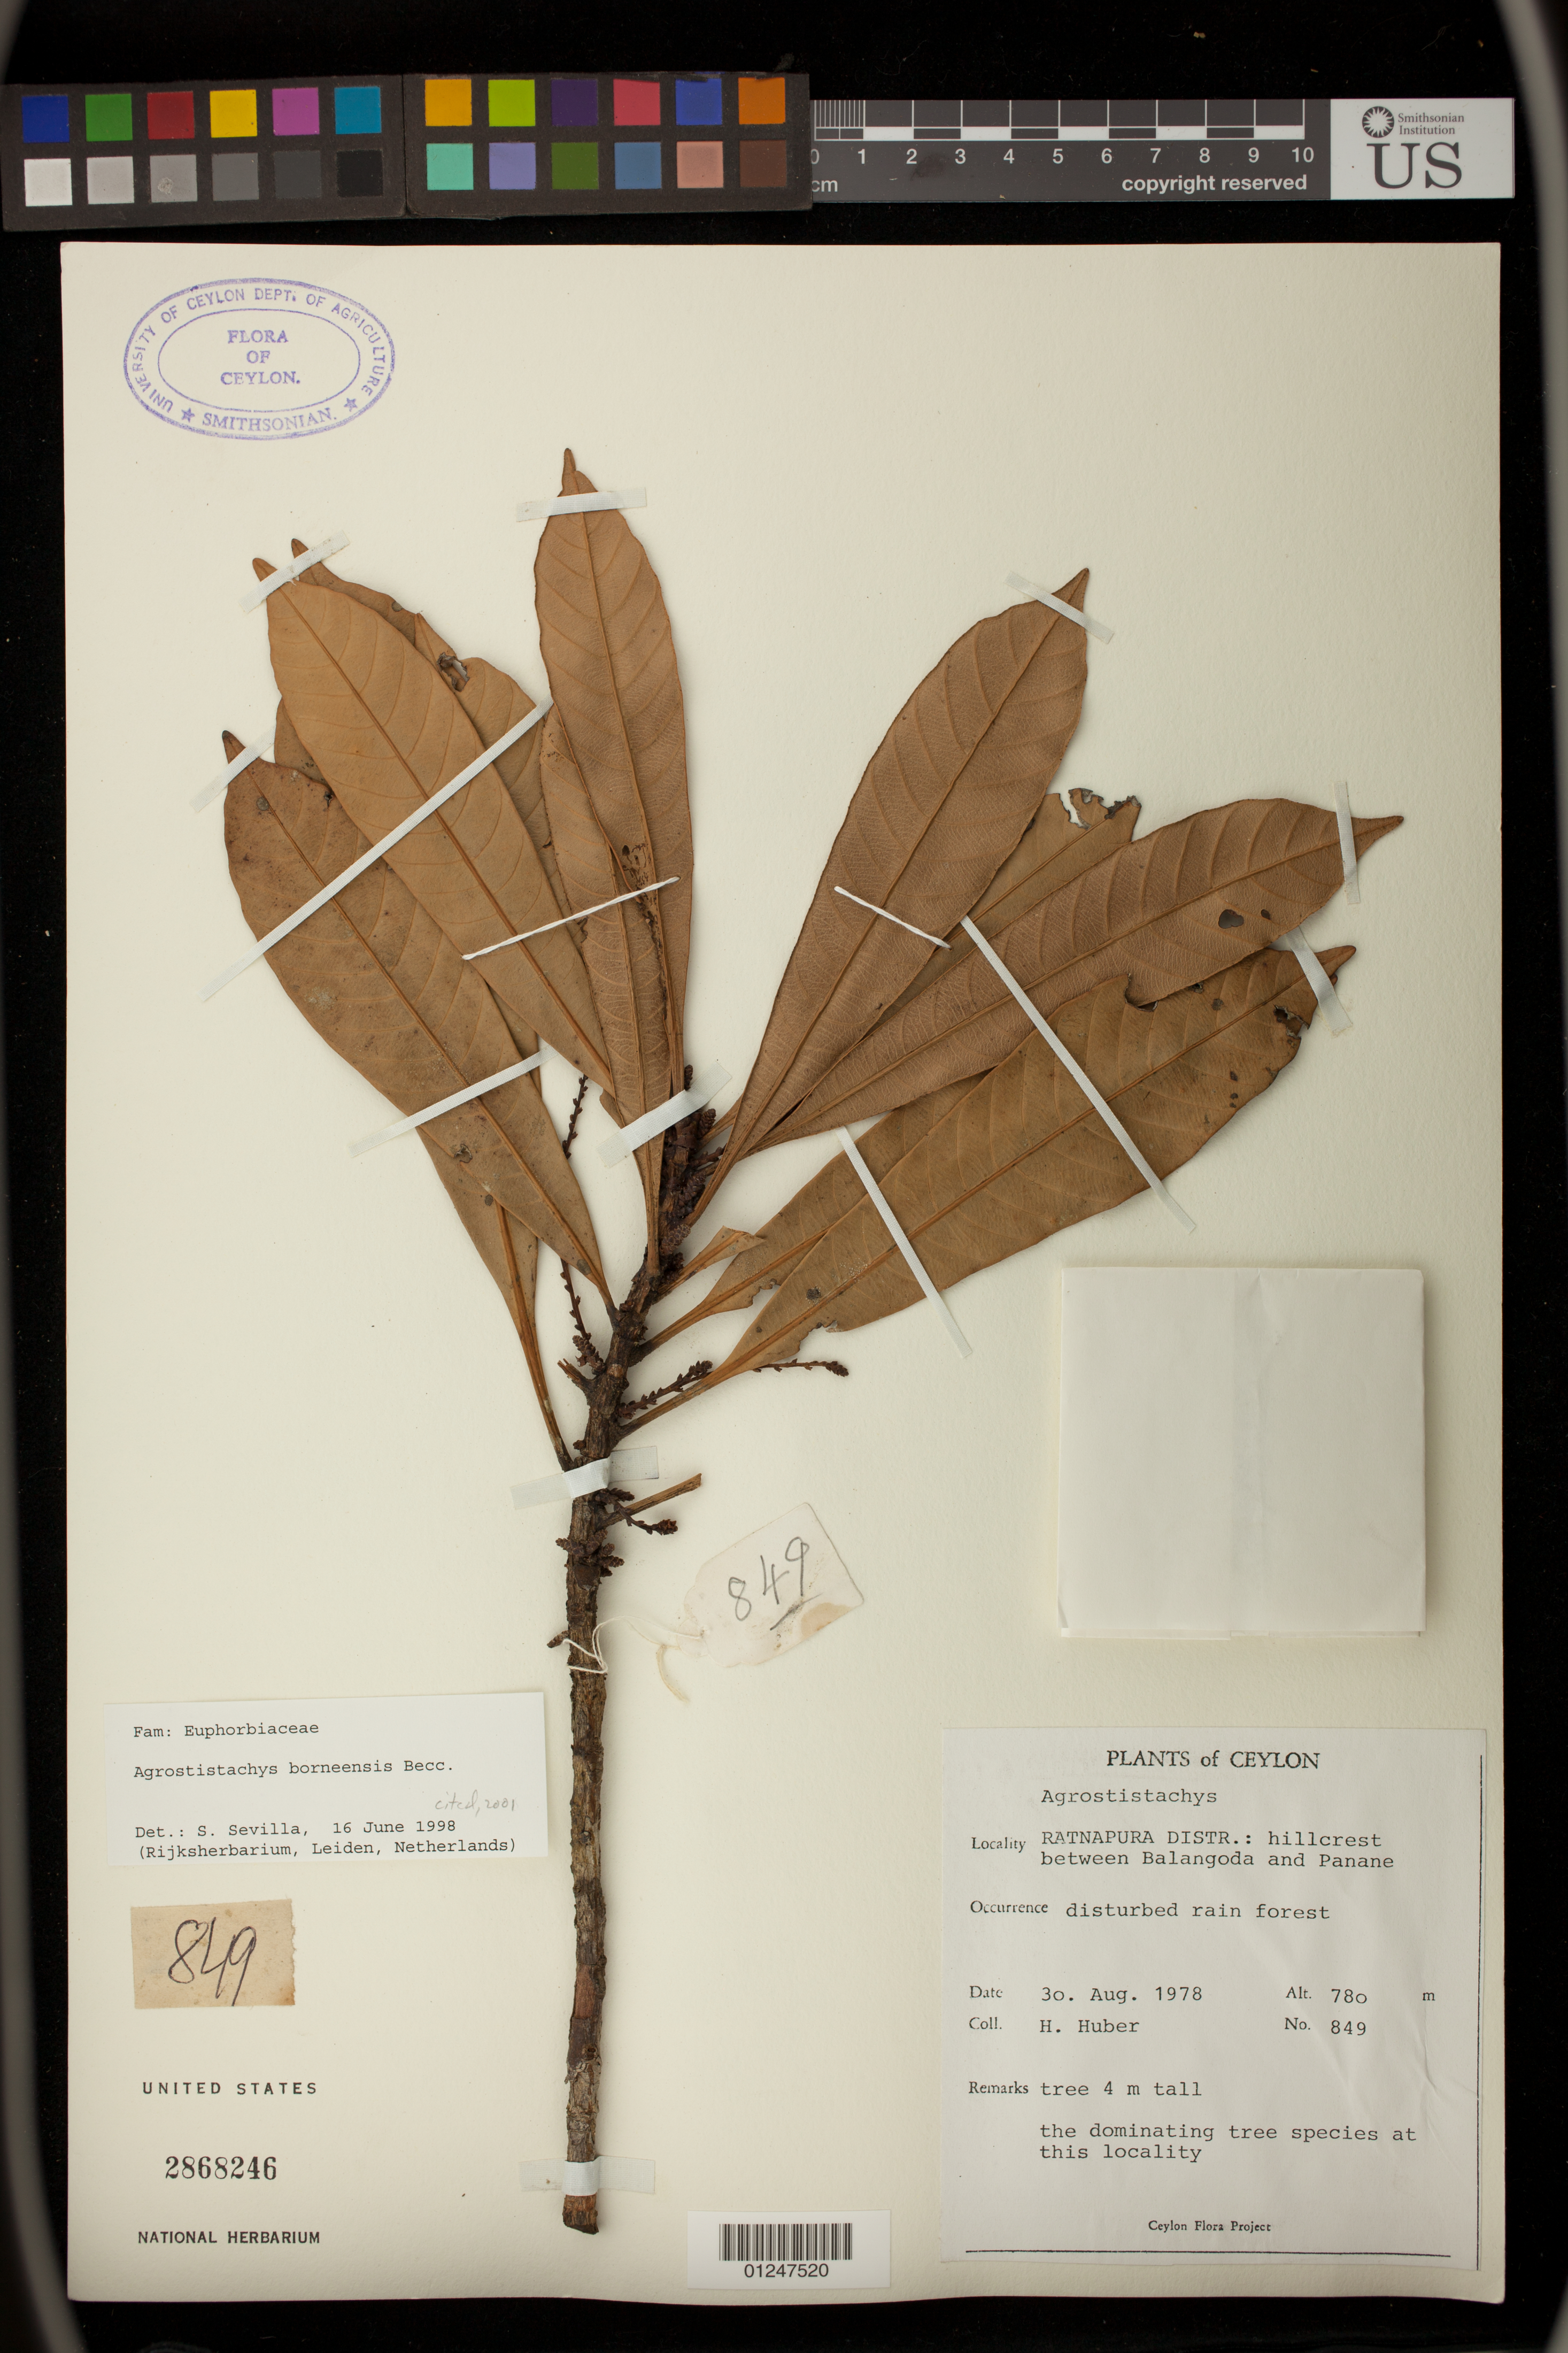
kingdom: Plantae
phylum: Tracheophyta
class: Magnoliopsida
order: Malpighiales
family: Euphorbiaceae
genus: Agrostistachys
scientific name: Agrostistachys borneensis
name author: Becc.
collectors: H. Huber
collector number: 849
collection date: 1978-08-30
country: Sri Lanka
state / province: Sabaragamuwa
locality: Ratnapura Distr.: hillcrest between Balangoda and Panane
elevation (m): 780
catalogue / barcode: US 2868246